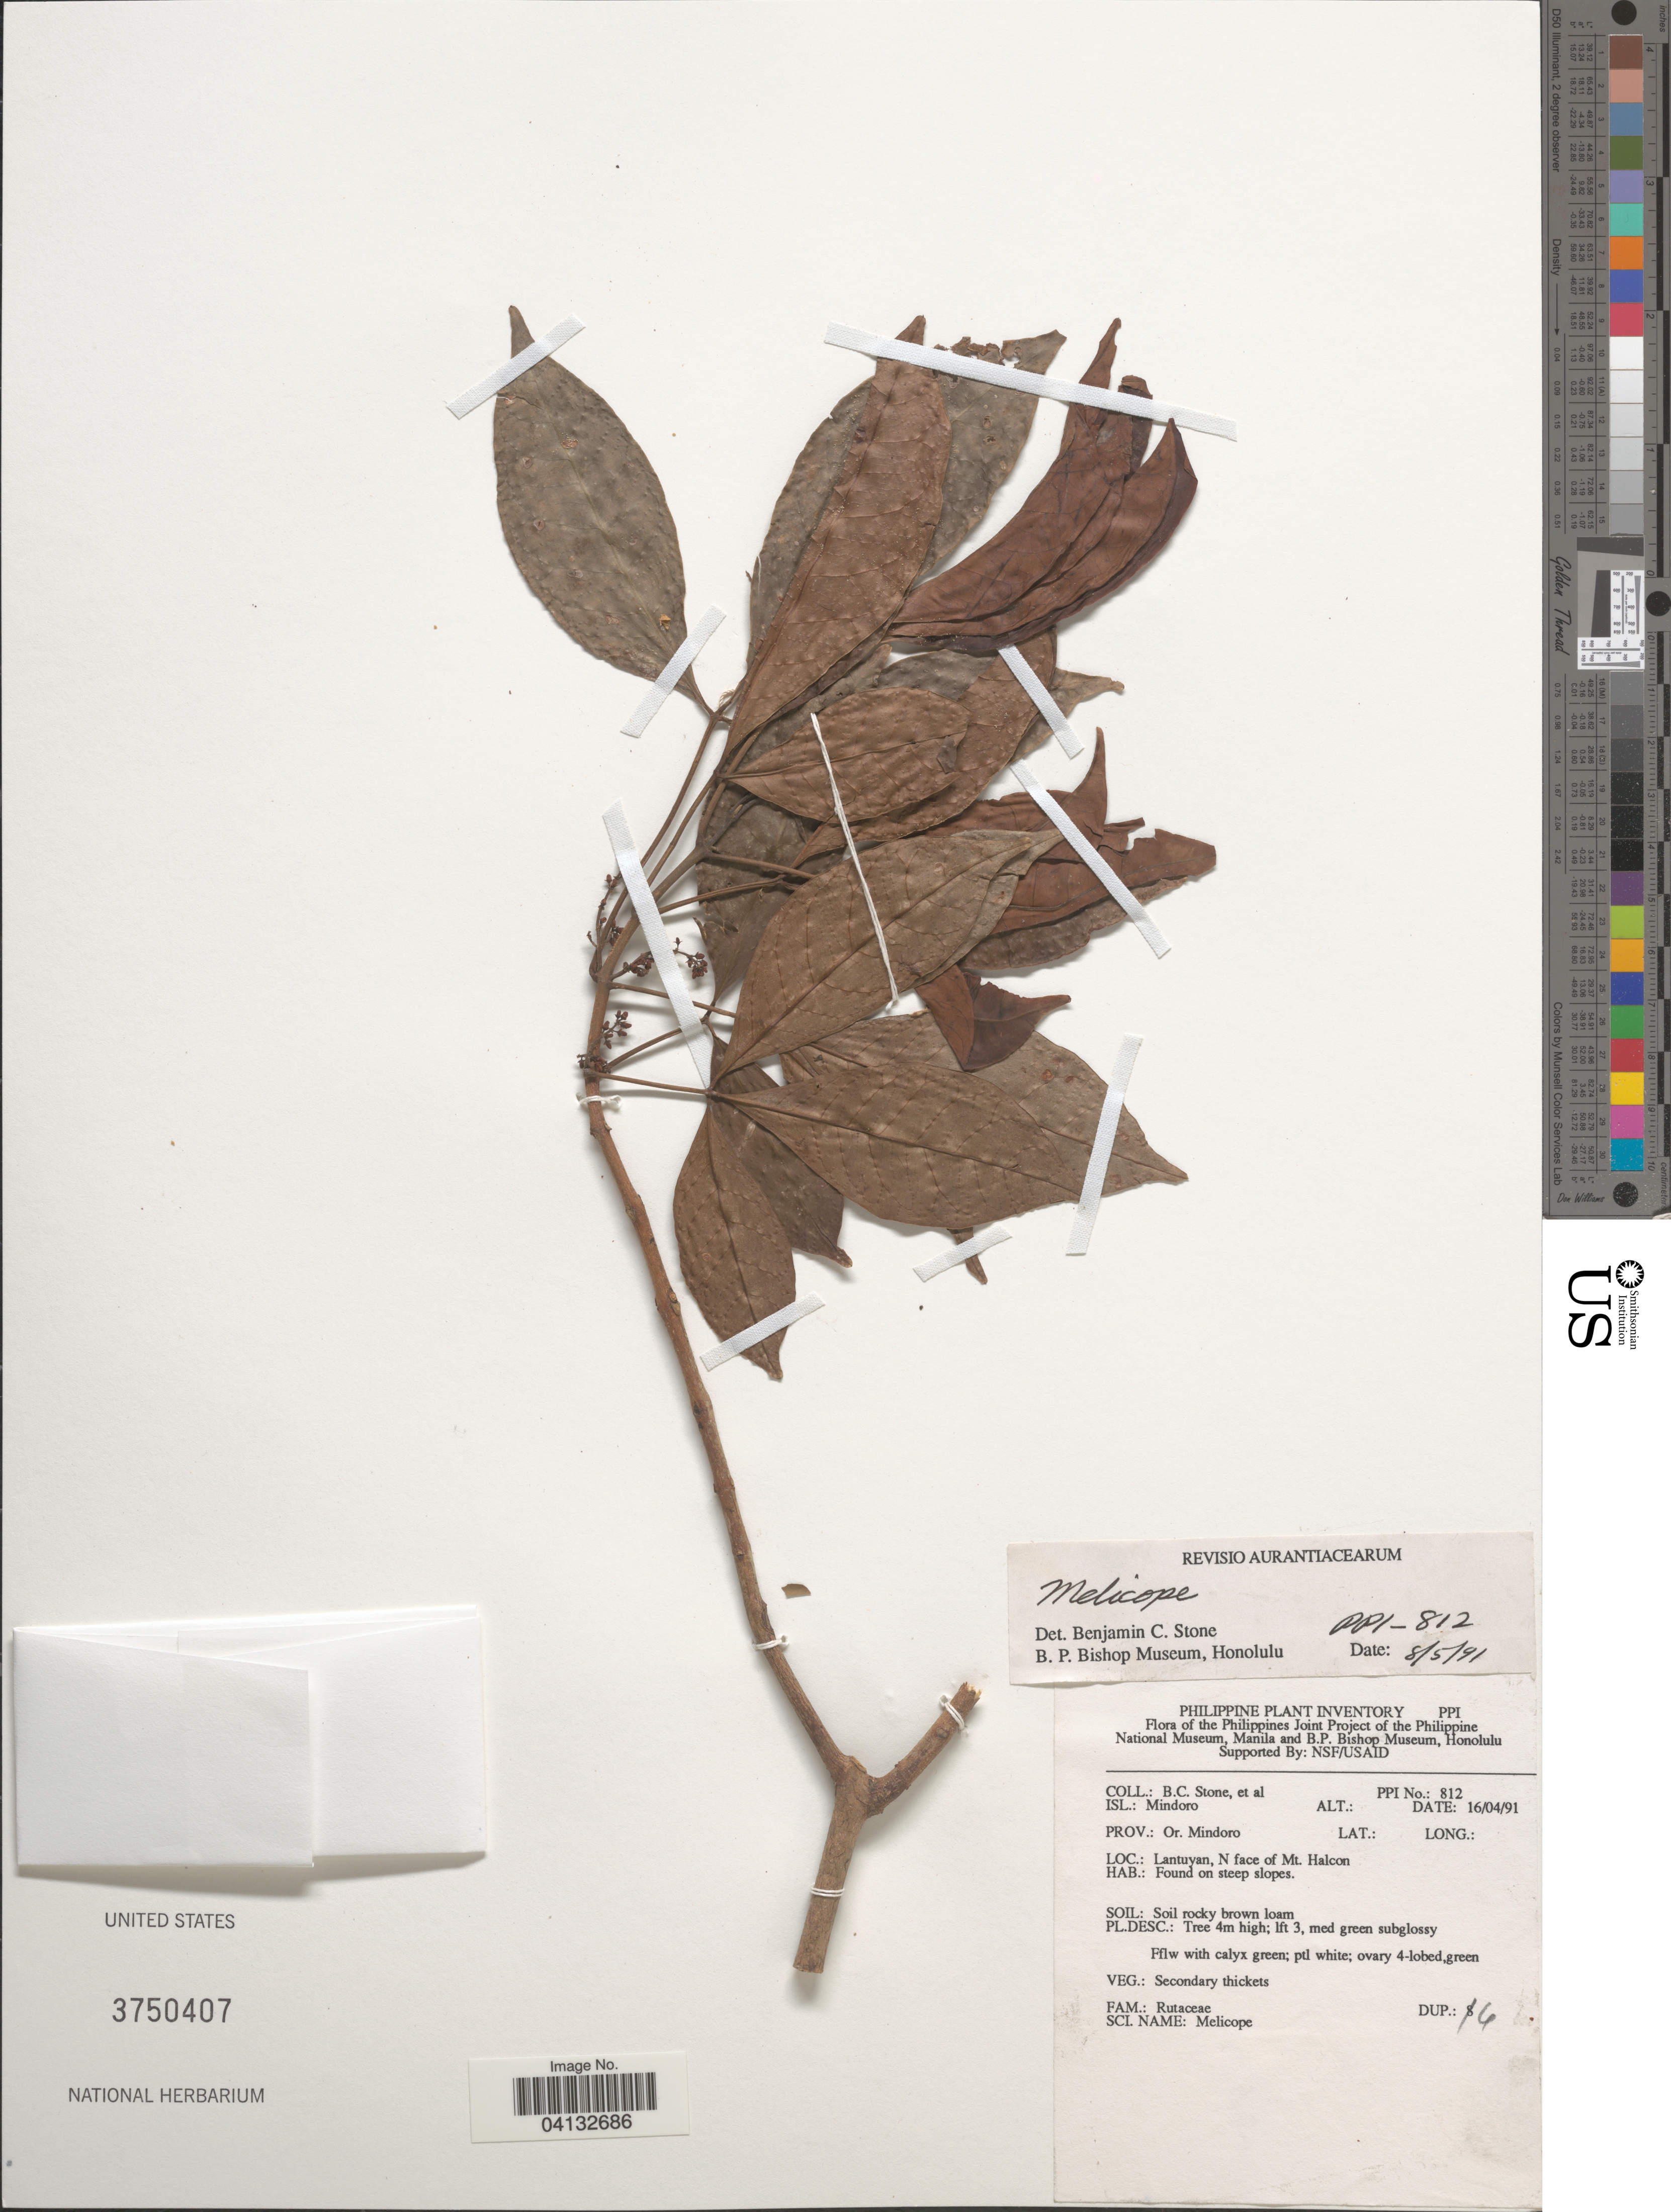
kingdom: Plantae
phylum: Tracheophyta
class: Magnoliopsida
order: Sapindales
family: Rutaceae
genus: Melicope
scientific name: Melicope sp.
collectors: B. C. Stone & et al.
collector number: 812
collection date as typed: Transcribed d/m/y: 16/4/91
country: Philippines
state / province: Mimaropa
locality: Isl.: Mindoro. Prov.: Or. Mindoro. Lantuyan, N face of Mt. Halcon. On steep slopes.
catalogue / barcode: US 3750407